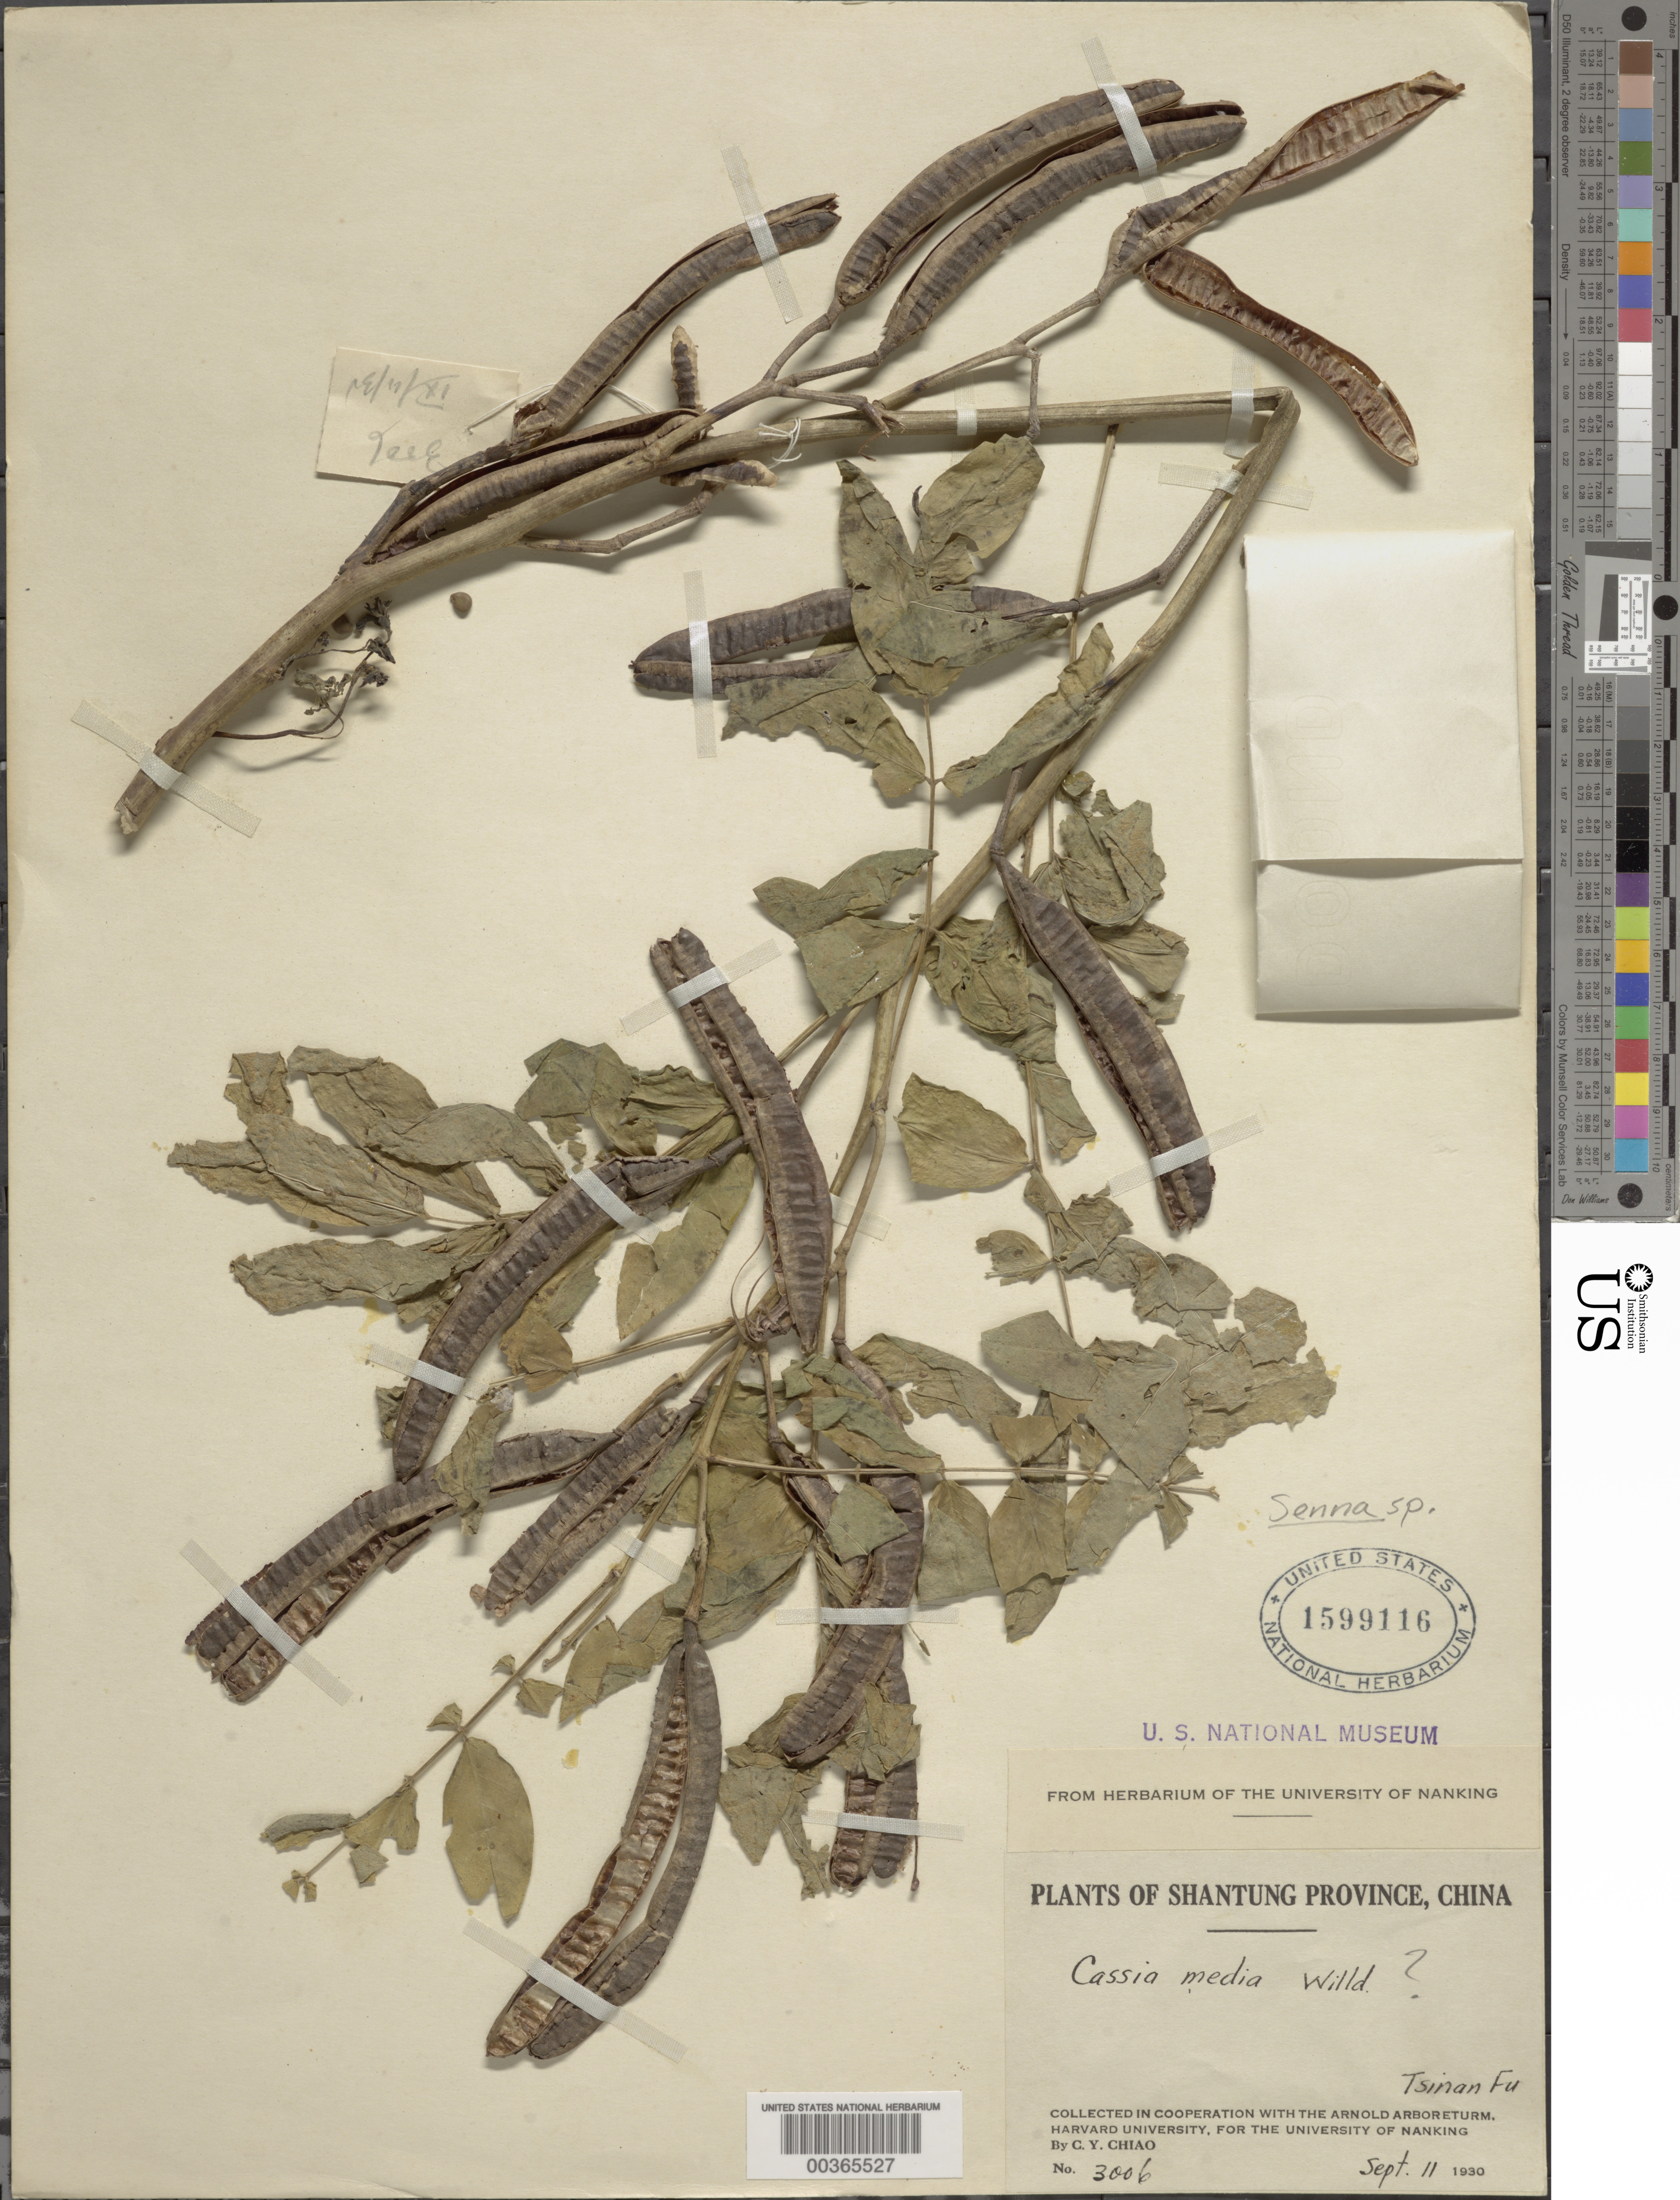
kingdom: Plantae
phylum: Tracheophyta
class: Magnoliopsida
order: Fabales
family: Fabaceae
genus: Senna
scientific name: Senna sp.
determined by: Strong, M. T., (US), Smithsonian Institution - National Museum of Natural History (UNITED STATES)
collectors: C. Y. Chiao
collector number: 3006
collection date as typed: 11 Sep 1930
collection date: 1930-09-11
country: China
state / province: Shandong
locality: Tsinan fu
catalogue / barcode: US 1599116